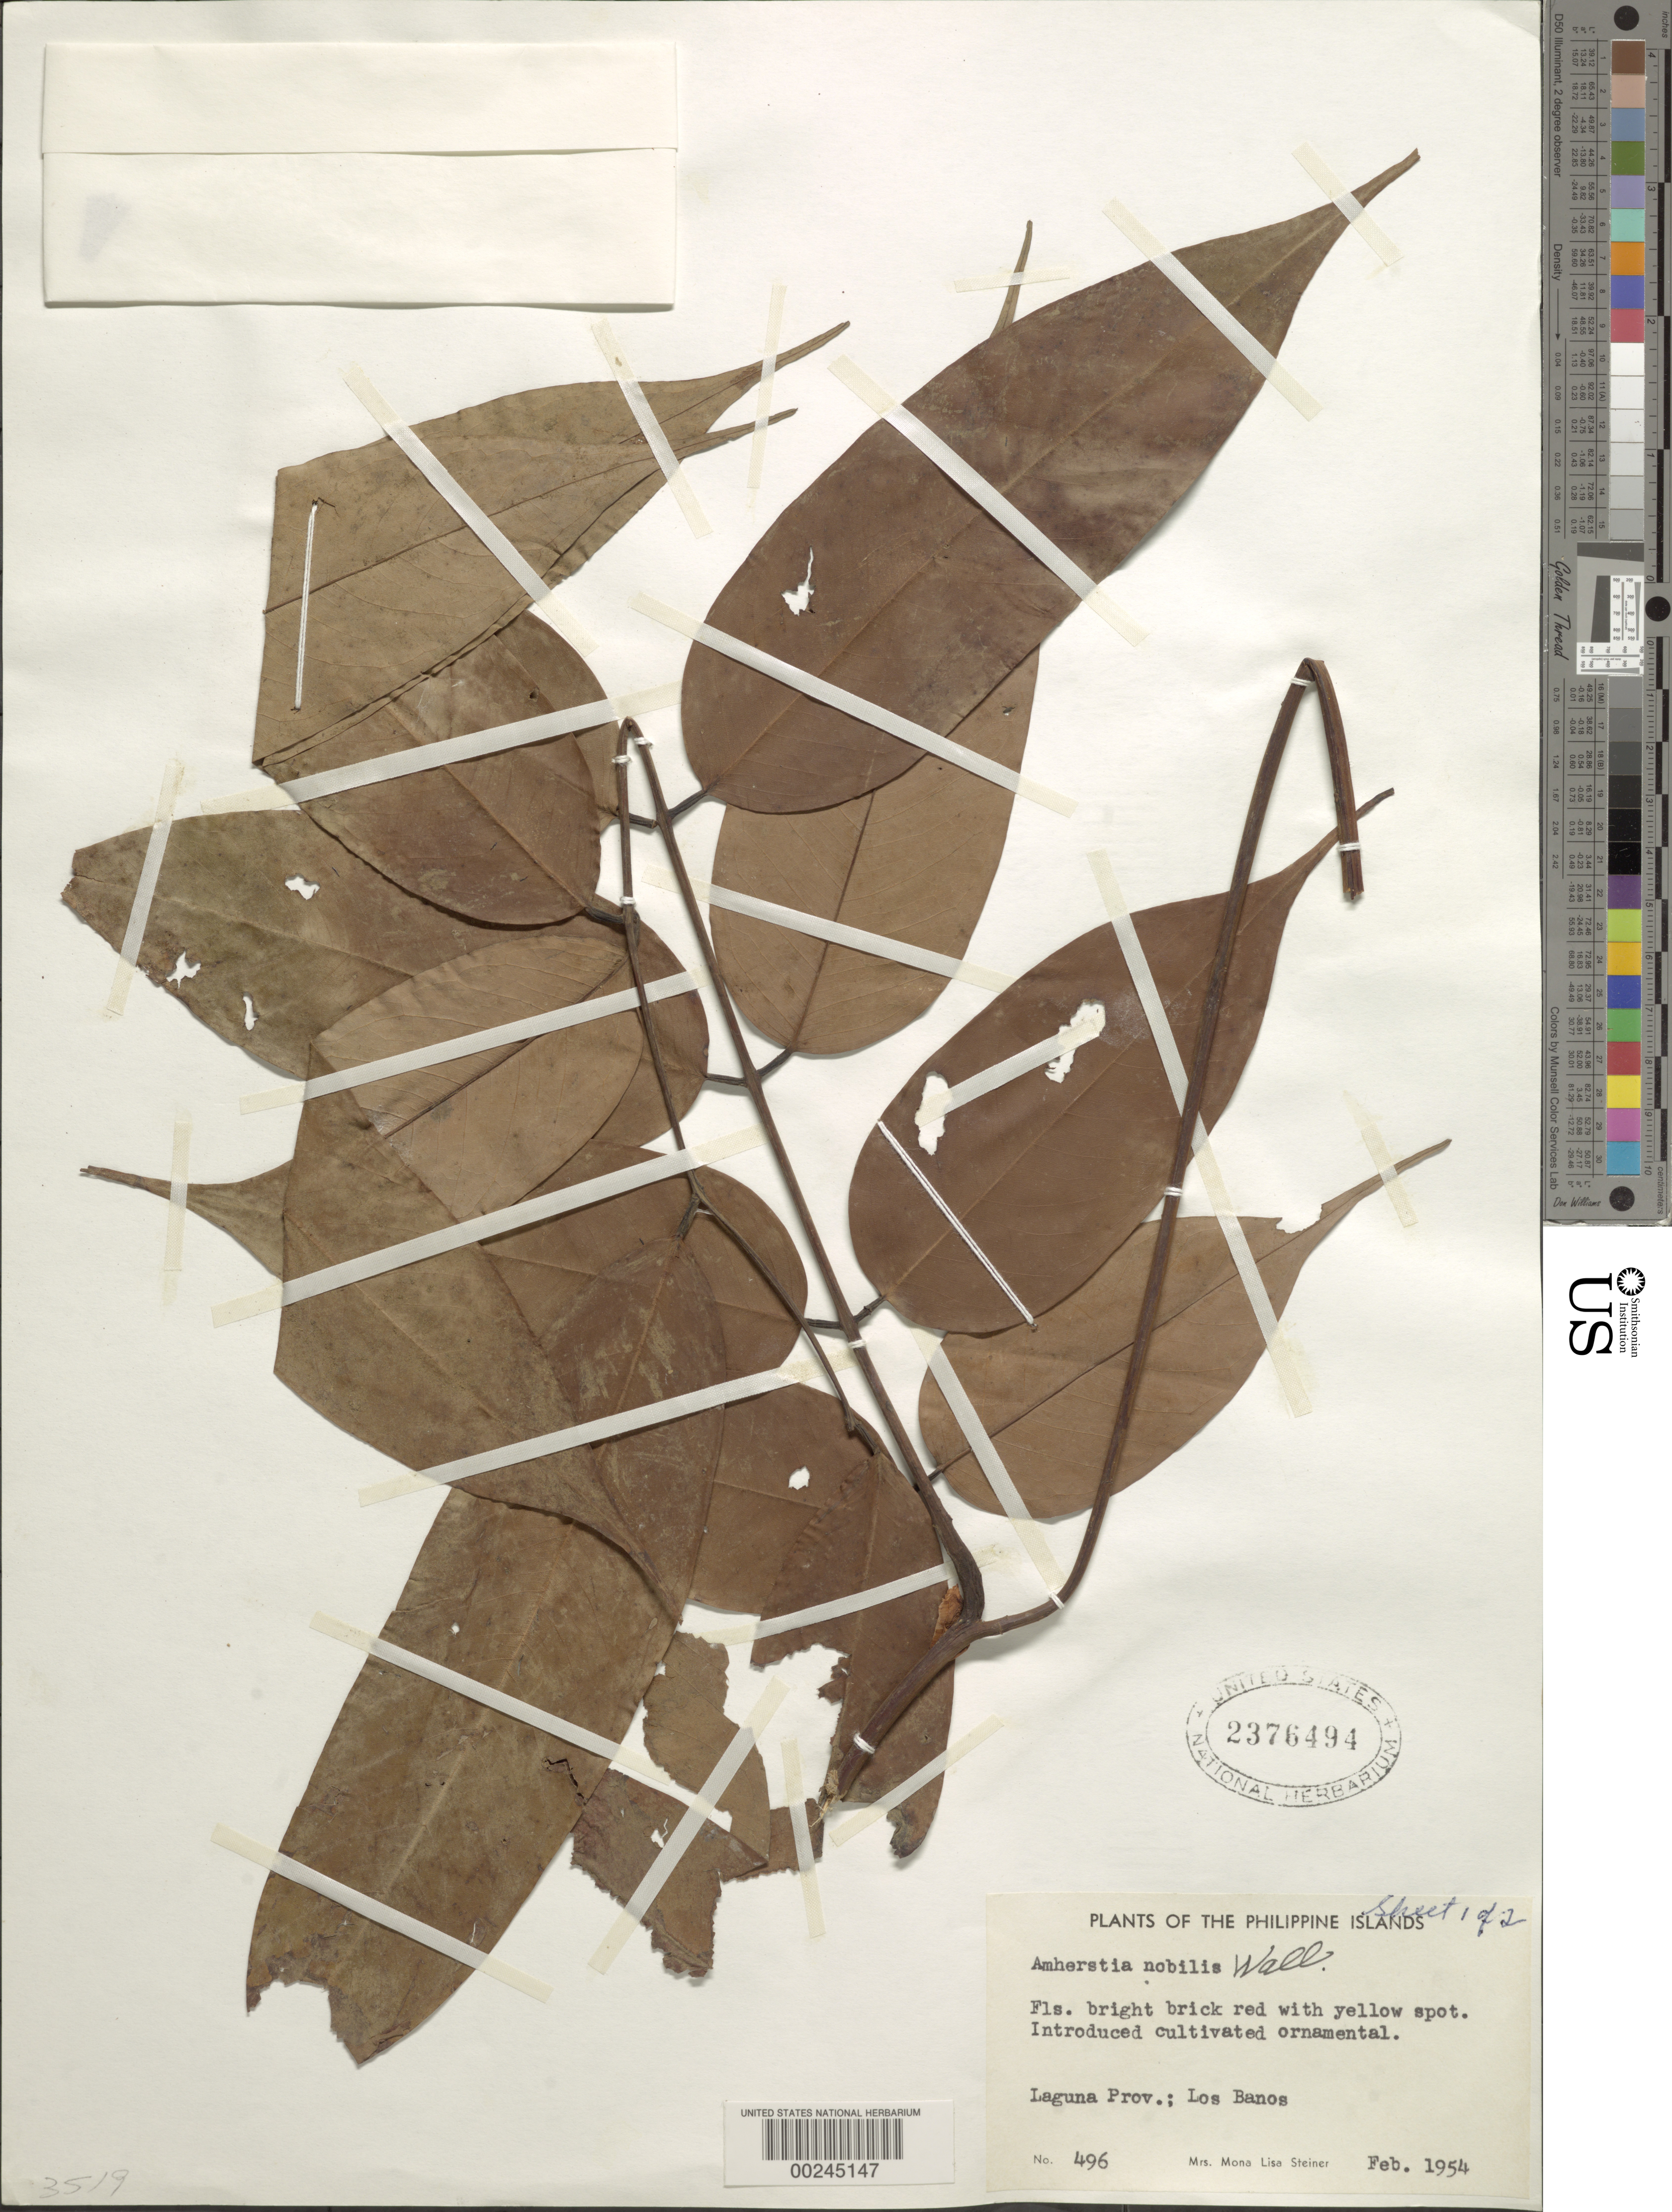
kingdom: Plantae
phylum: Tracheophyta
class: Magnoliopsida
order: Fabales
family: Fabaceae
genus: Amherstia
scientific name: Amherstia nobilis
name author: (Oliv.) Kuntze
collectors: M. Steiner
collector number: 496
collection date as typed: Feb 1954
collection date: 1954-02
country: Philippines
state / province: Calabarzon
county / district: Laguna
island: Luzon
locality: Los baños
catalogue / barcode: US 2376494